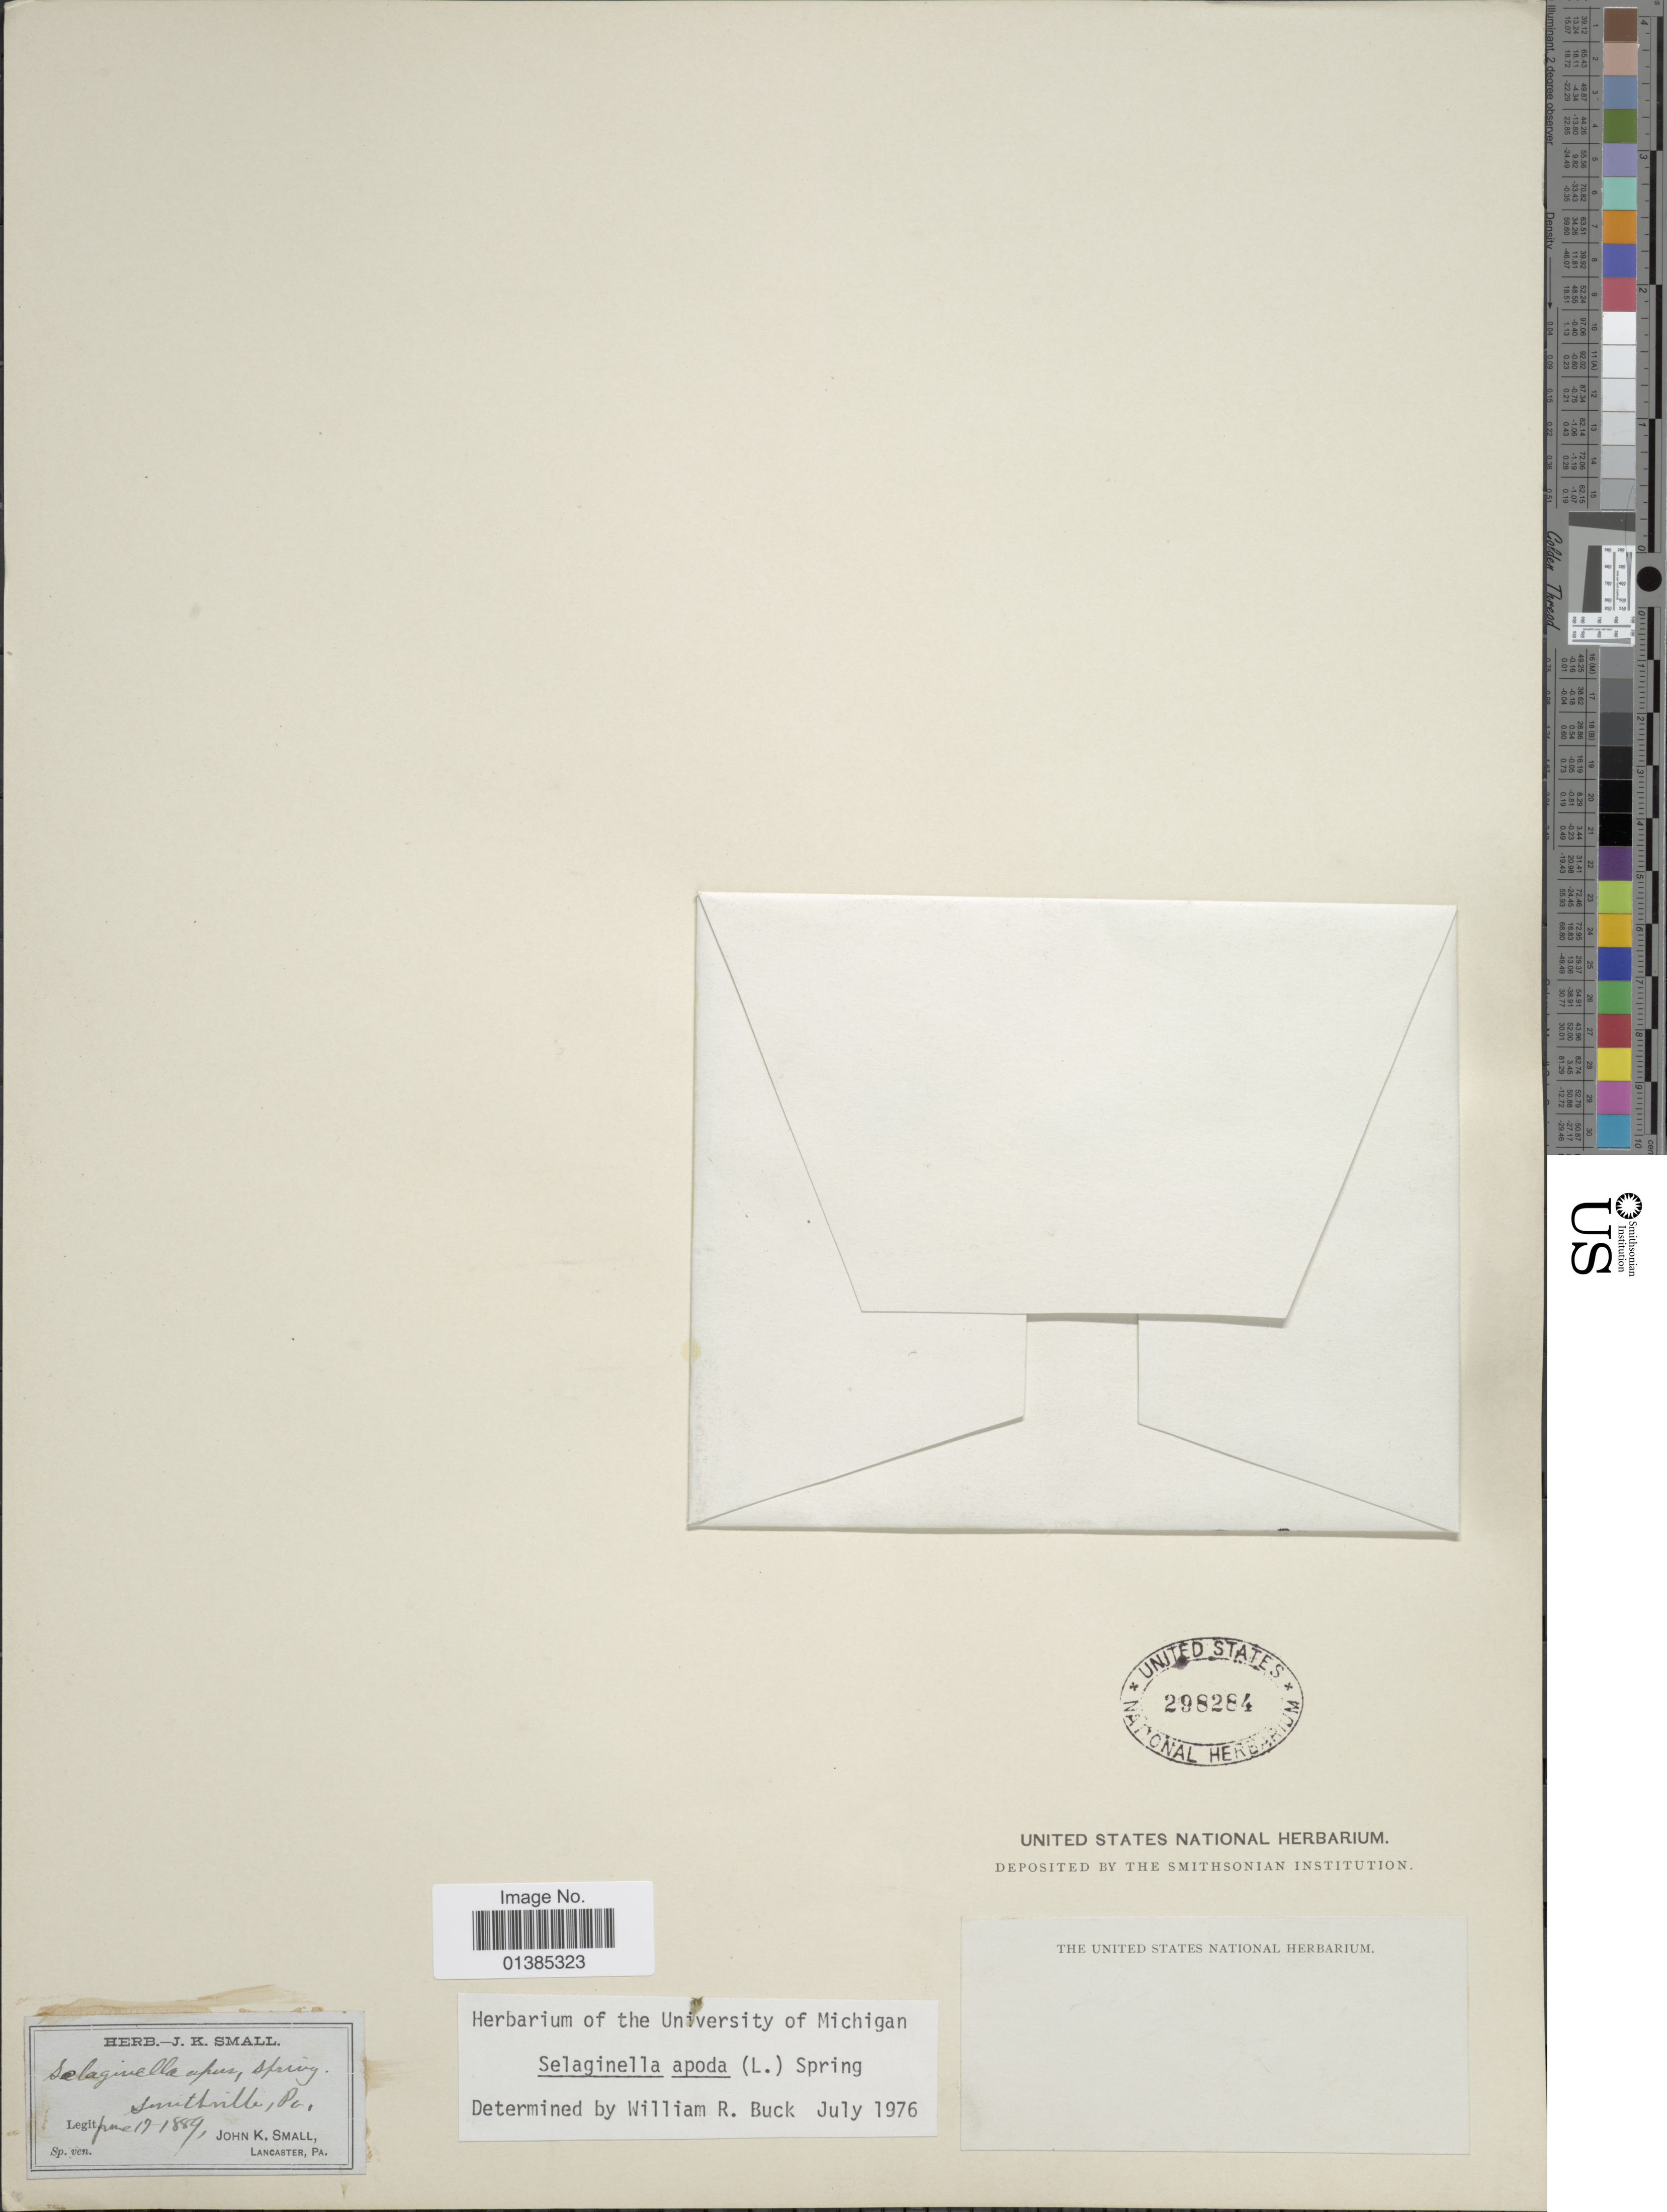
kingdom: Plantae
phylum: Tracheophyta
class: Lycopodiopsida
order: Selaginellales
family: Selaginellaceae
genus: Selaginella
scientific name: Selaginella apus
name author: Spring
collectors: J. K. Small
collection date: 1889-06-17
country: United States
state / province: Pennsylvania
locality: Smithville.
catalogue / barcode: US 298284